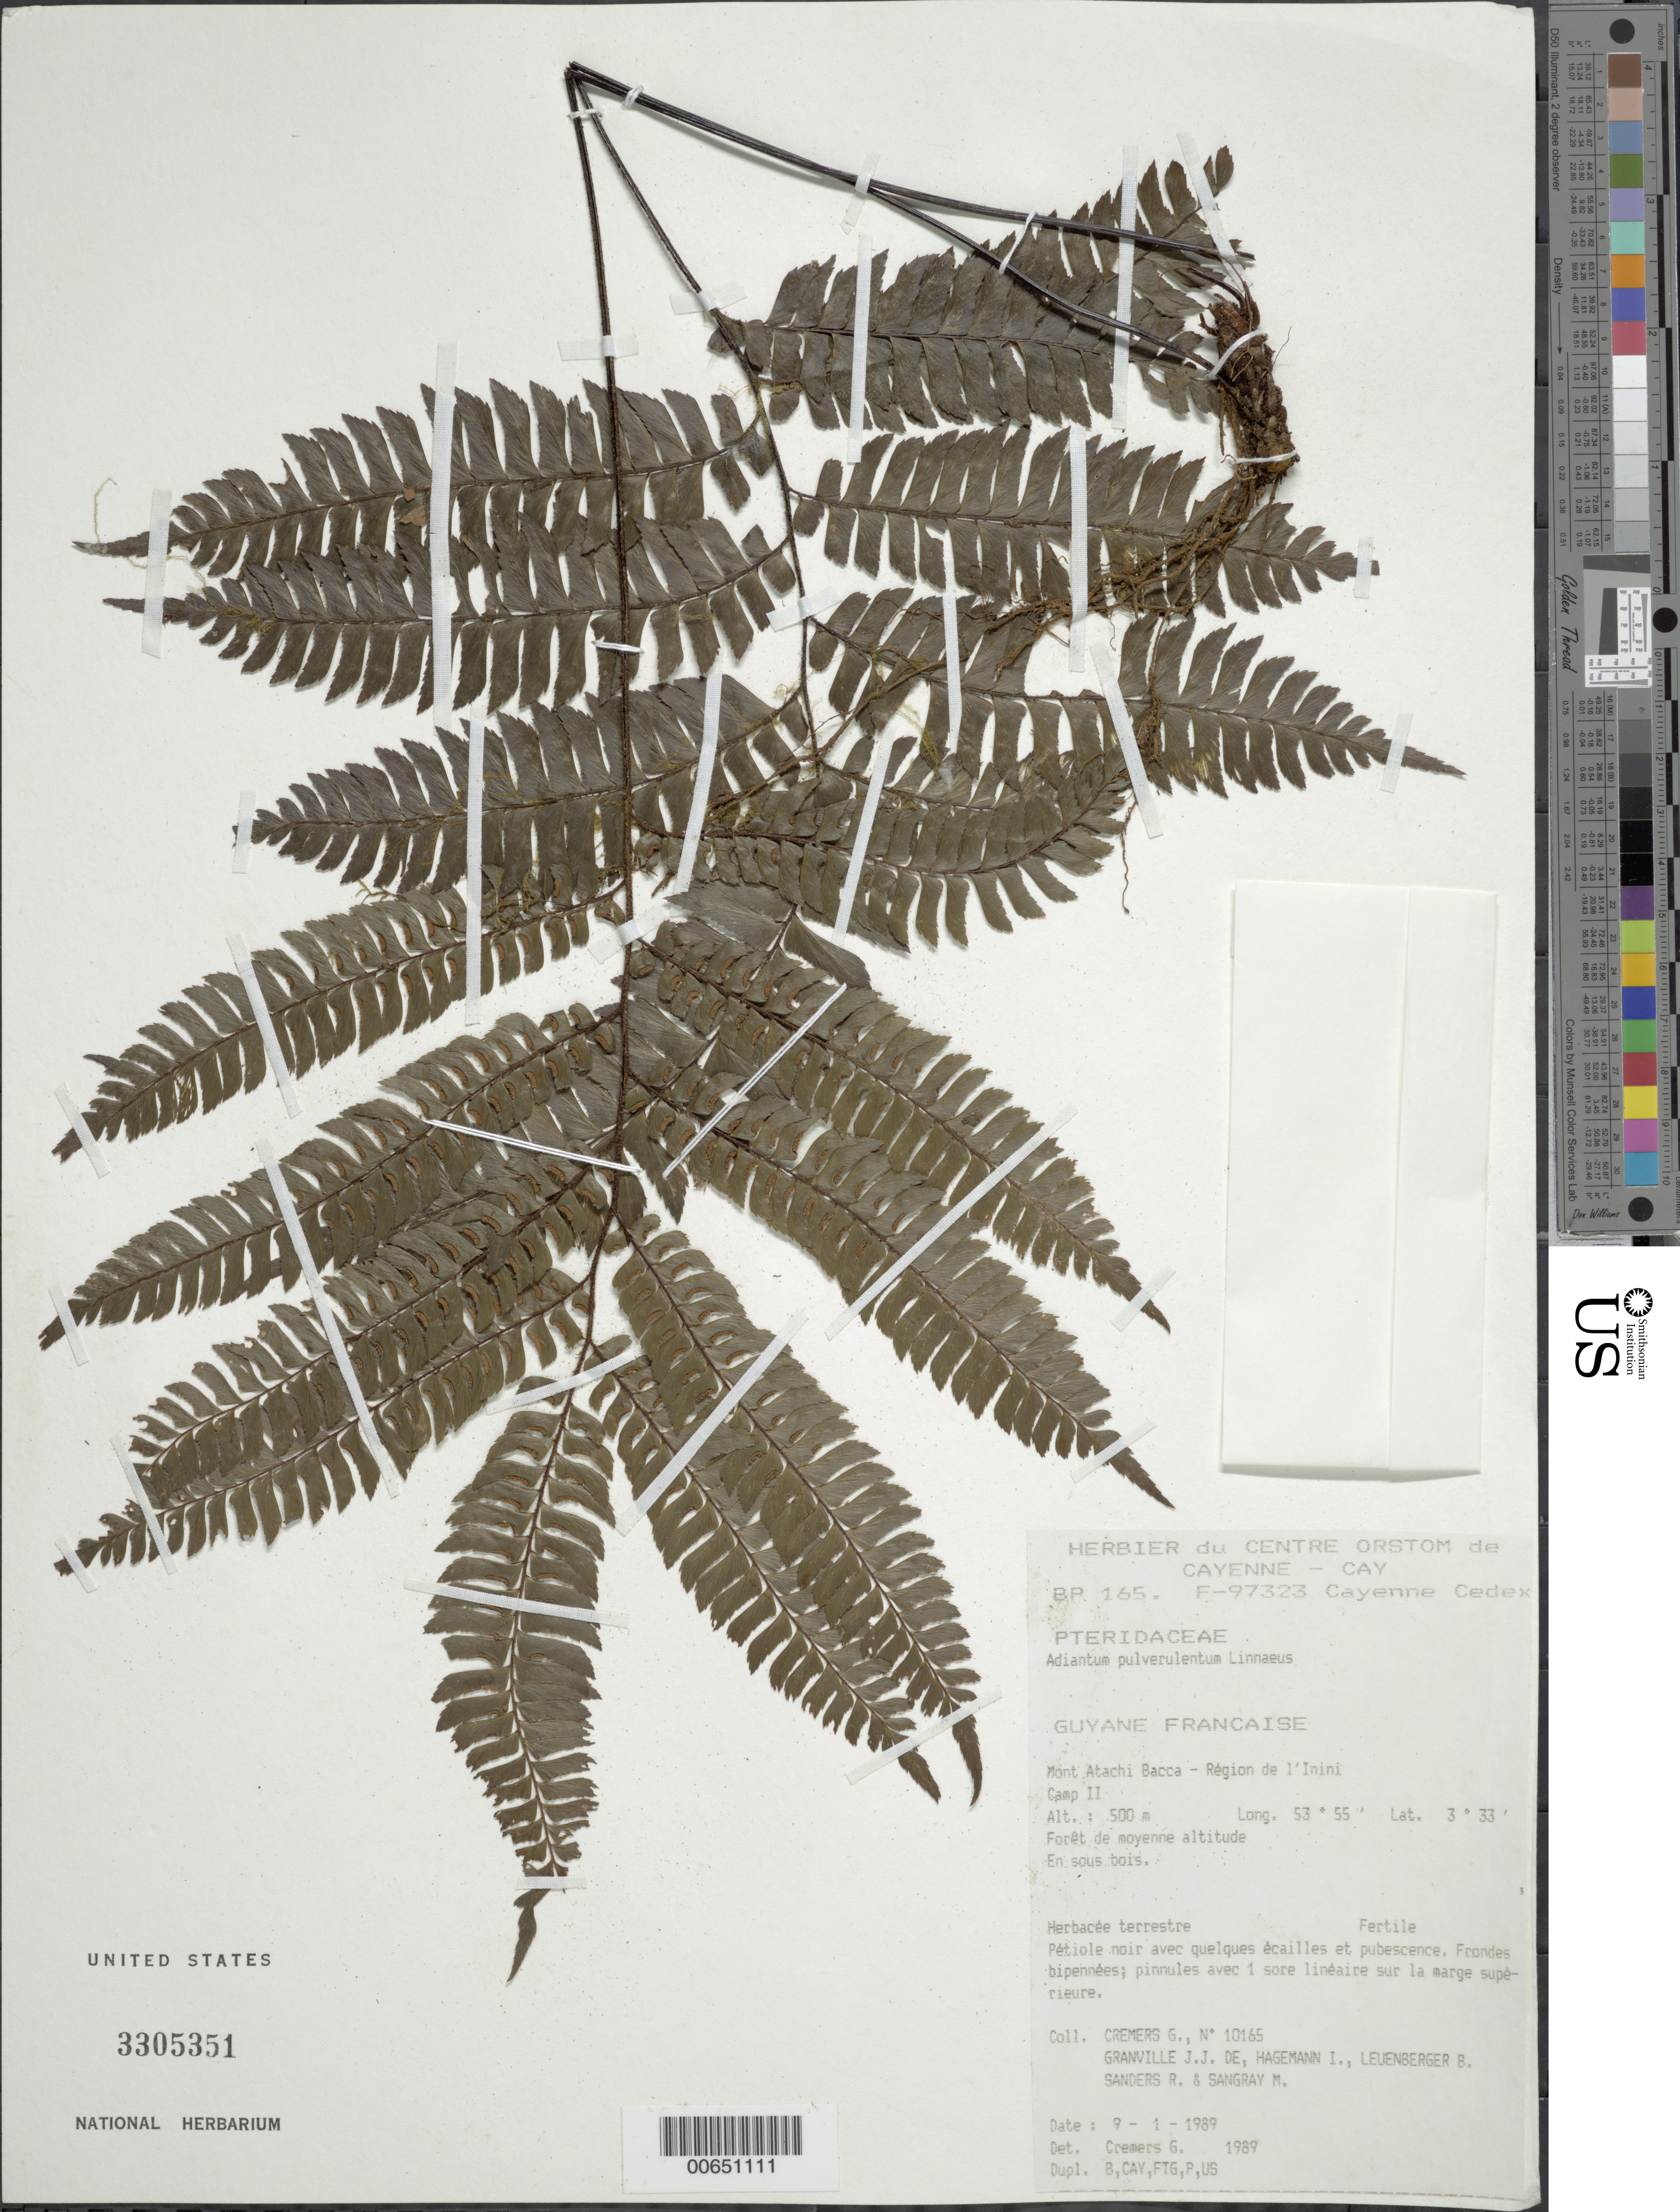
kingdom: Plantae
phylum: Tracheophyta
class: Polypodiopsida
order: Polypodiales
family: Pteridaceae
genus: Adiantum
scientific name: Adiantum pulverulentum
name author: L.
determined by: Cremers, Georges A.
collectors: G. Cremers, J.-J. de Granville, I. Hagemann, B. E. Leuenberger, R. Sanders & M. S. Sangrey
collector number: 10165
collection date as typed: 9-Jan-89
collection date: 1989-01-09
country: French Guiana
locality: Mont Atachi Bacca, région de l'Inini, Camp II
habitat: Forest, middle altitude on slope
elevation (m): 500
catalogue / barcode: US 3305351